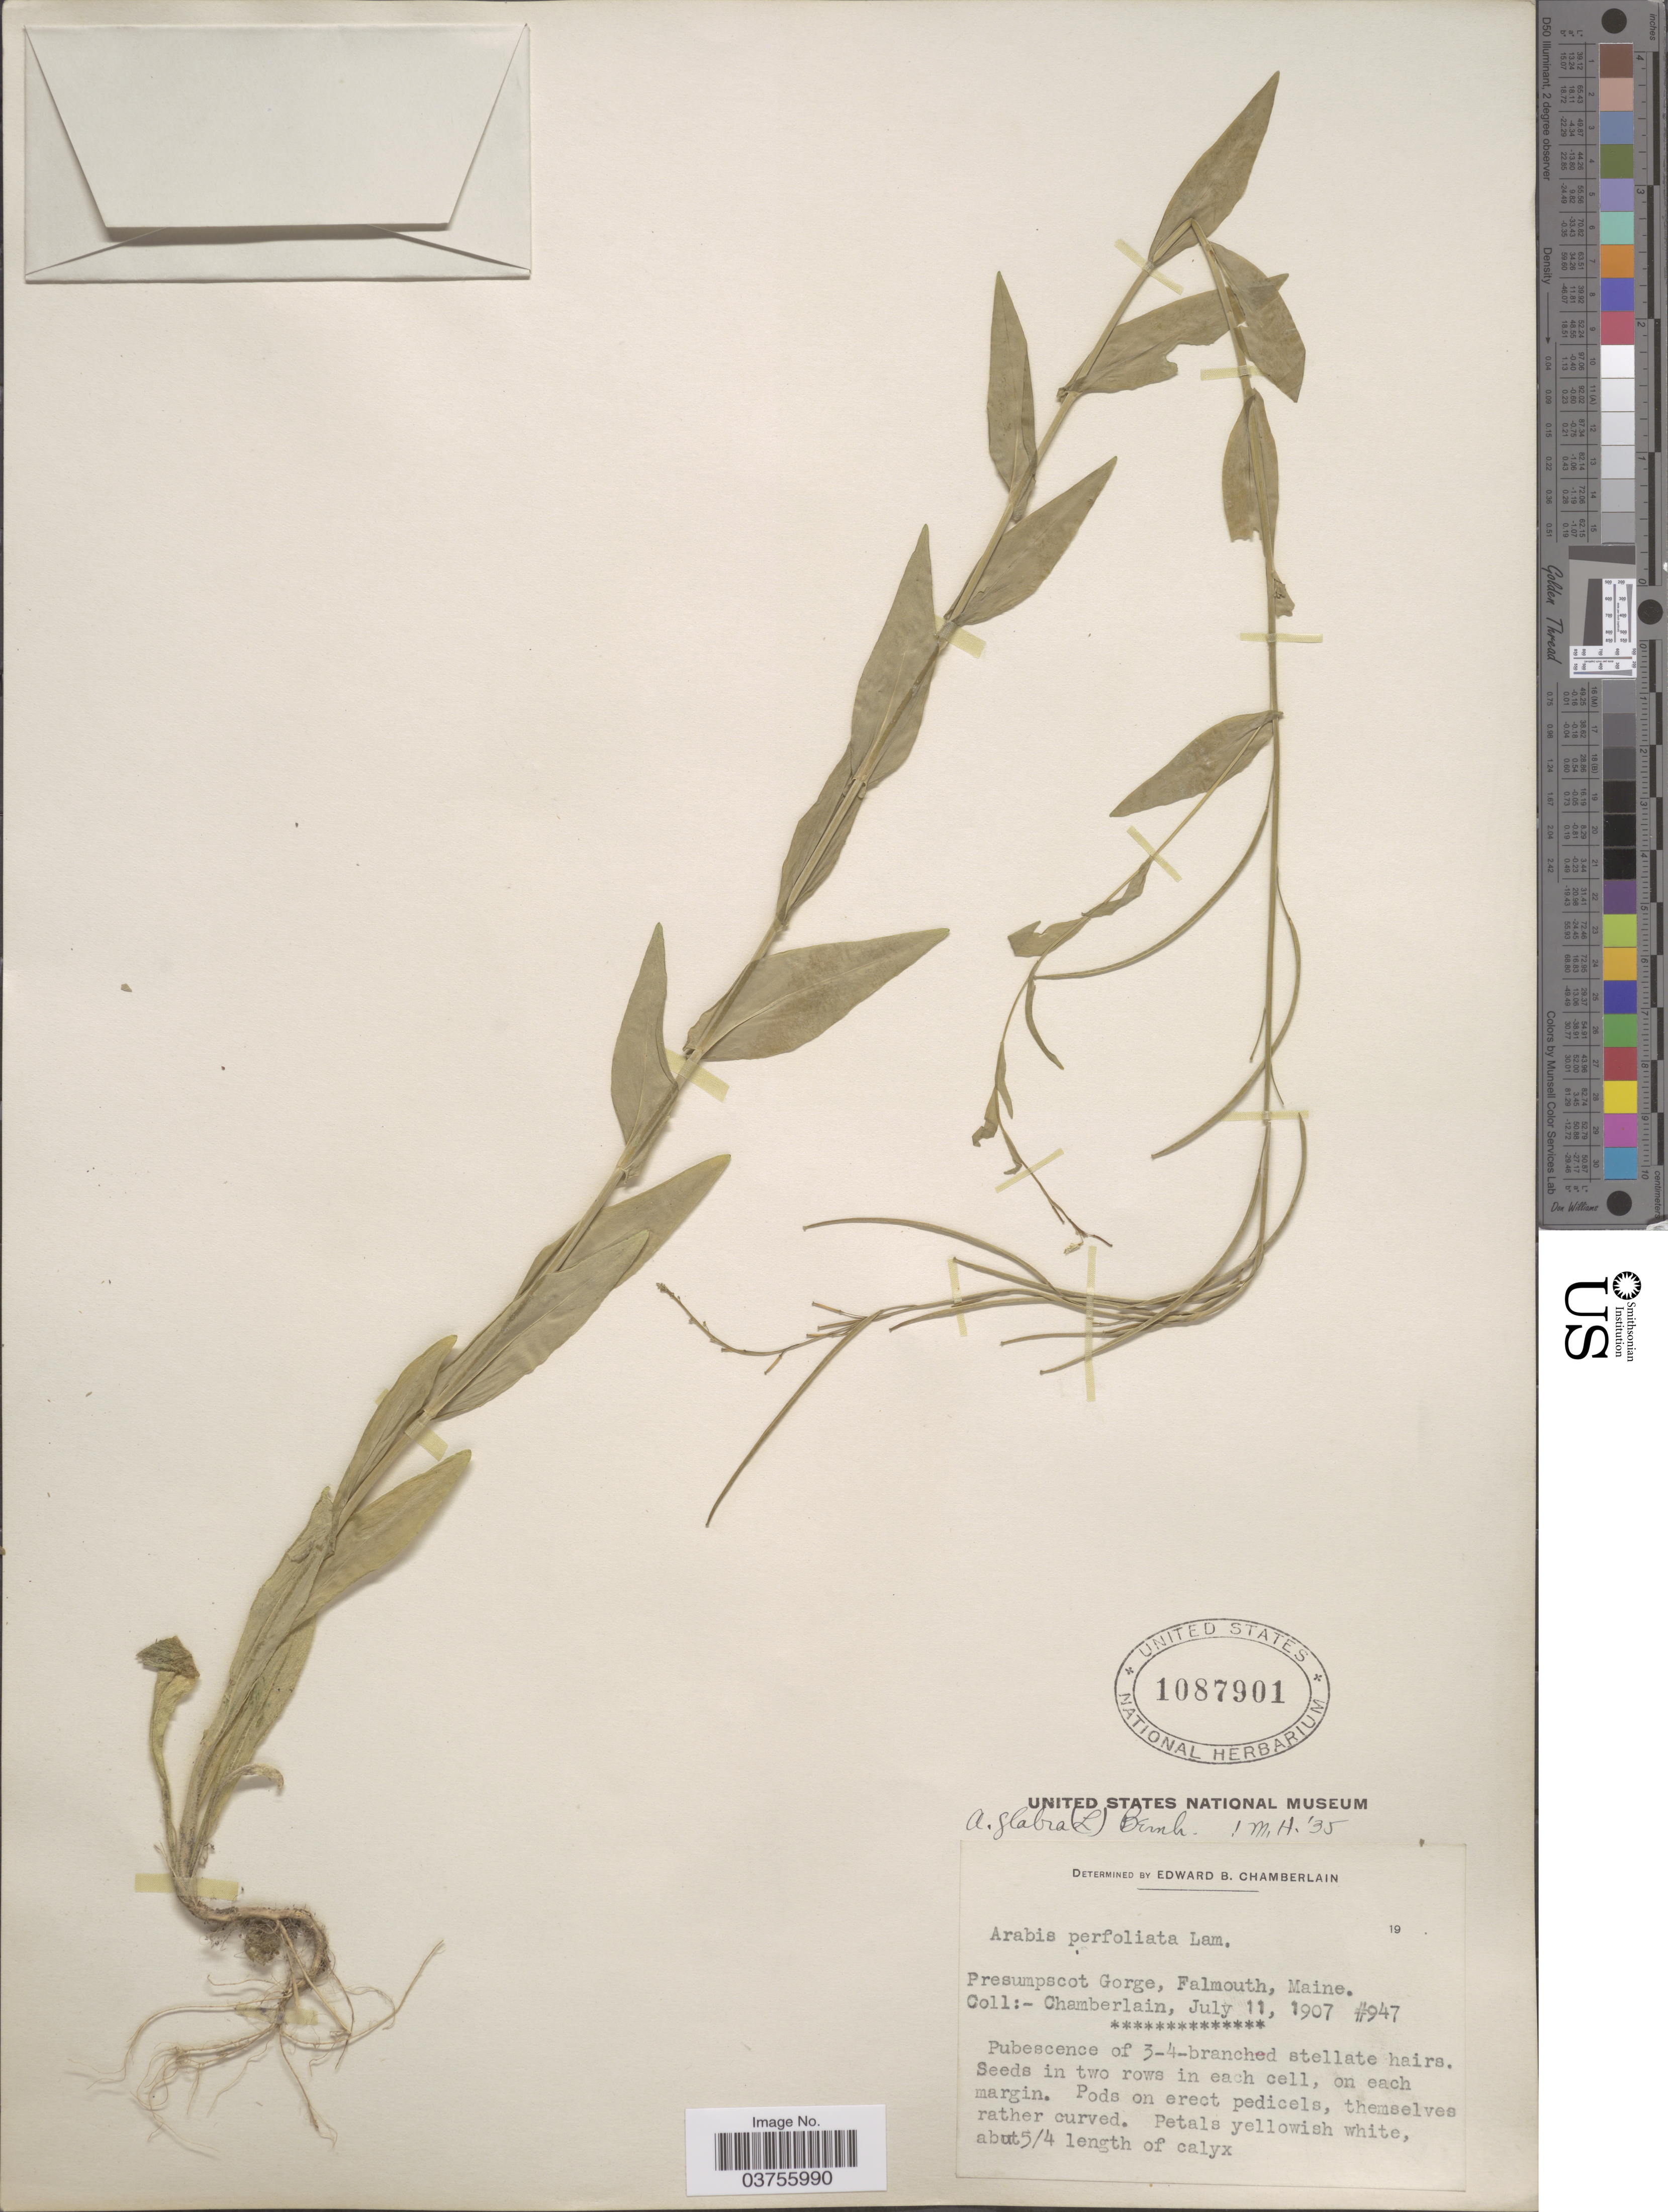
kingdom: Plantae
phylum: Tracheophyta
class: Magnoliopsida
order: Brassicales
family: Brassicaceae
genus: Turritis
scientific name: Turritis glabra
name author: L.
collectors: -. Chamberlain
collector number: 947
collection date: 1907-07-11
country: United States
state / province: Maine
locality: Presumpscot Gorge, Falmouth.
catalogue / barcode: US 1087901